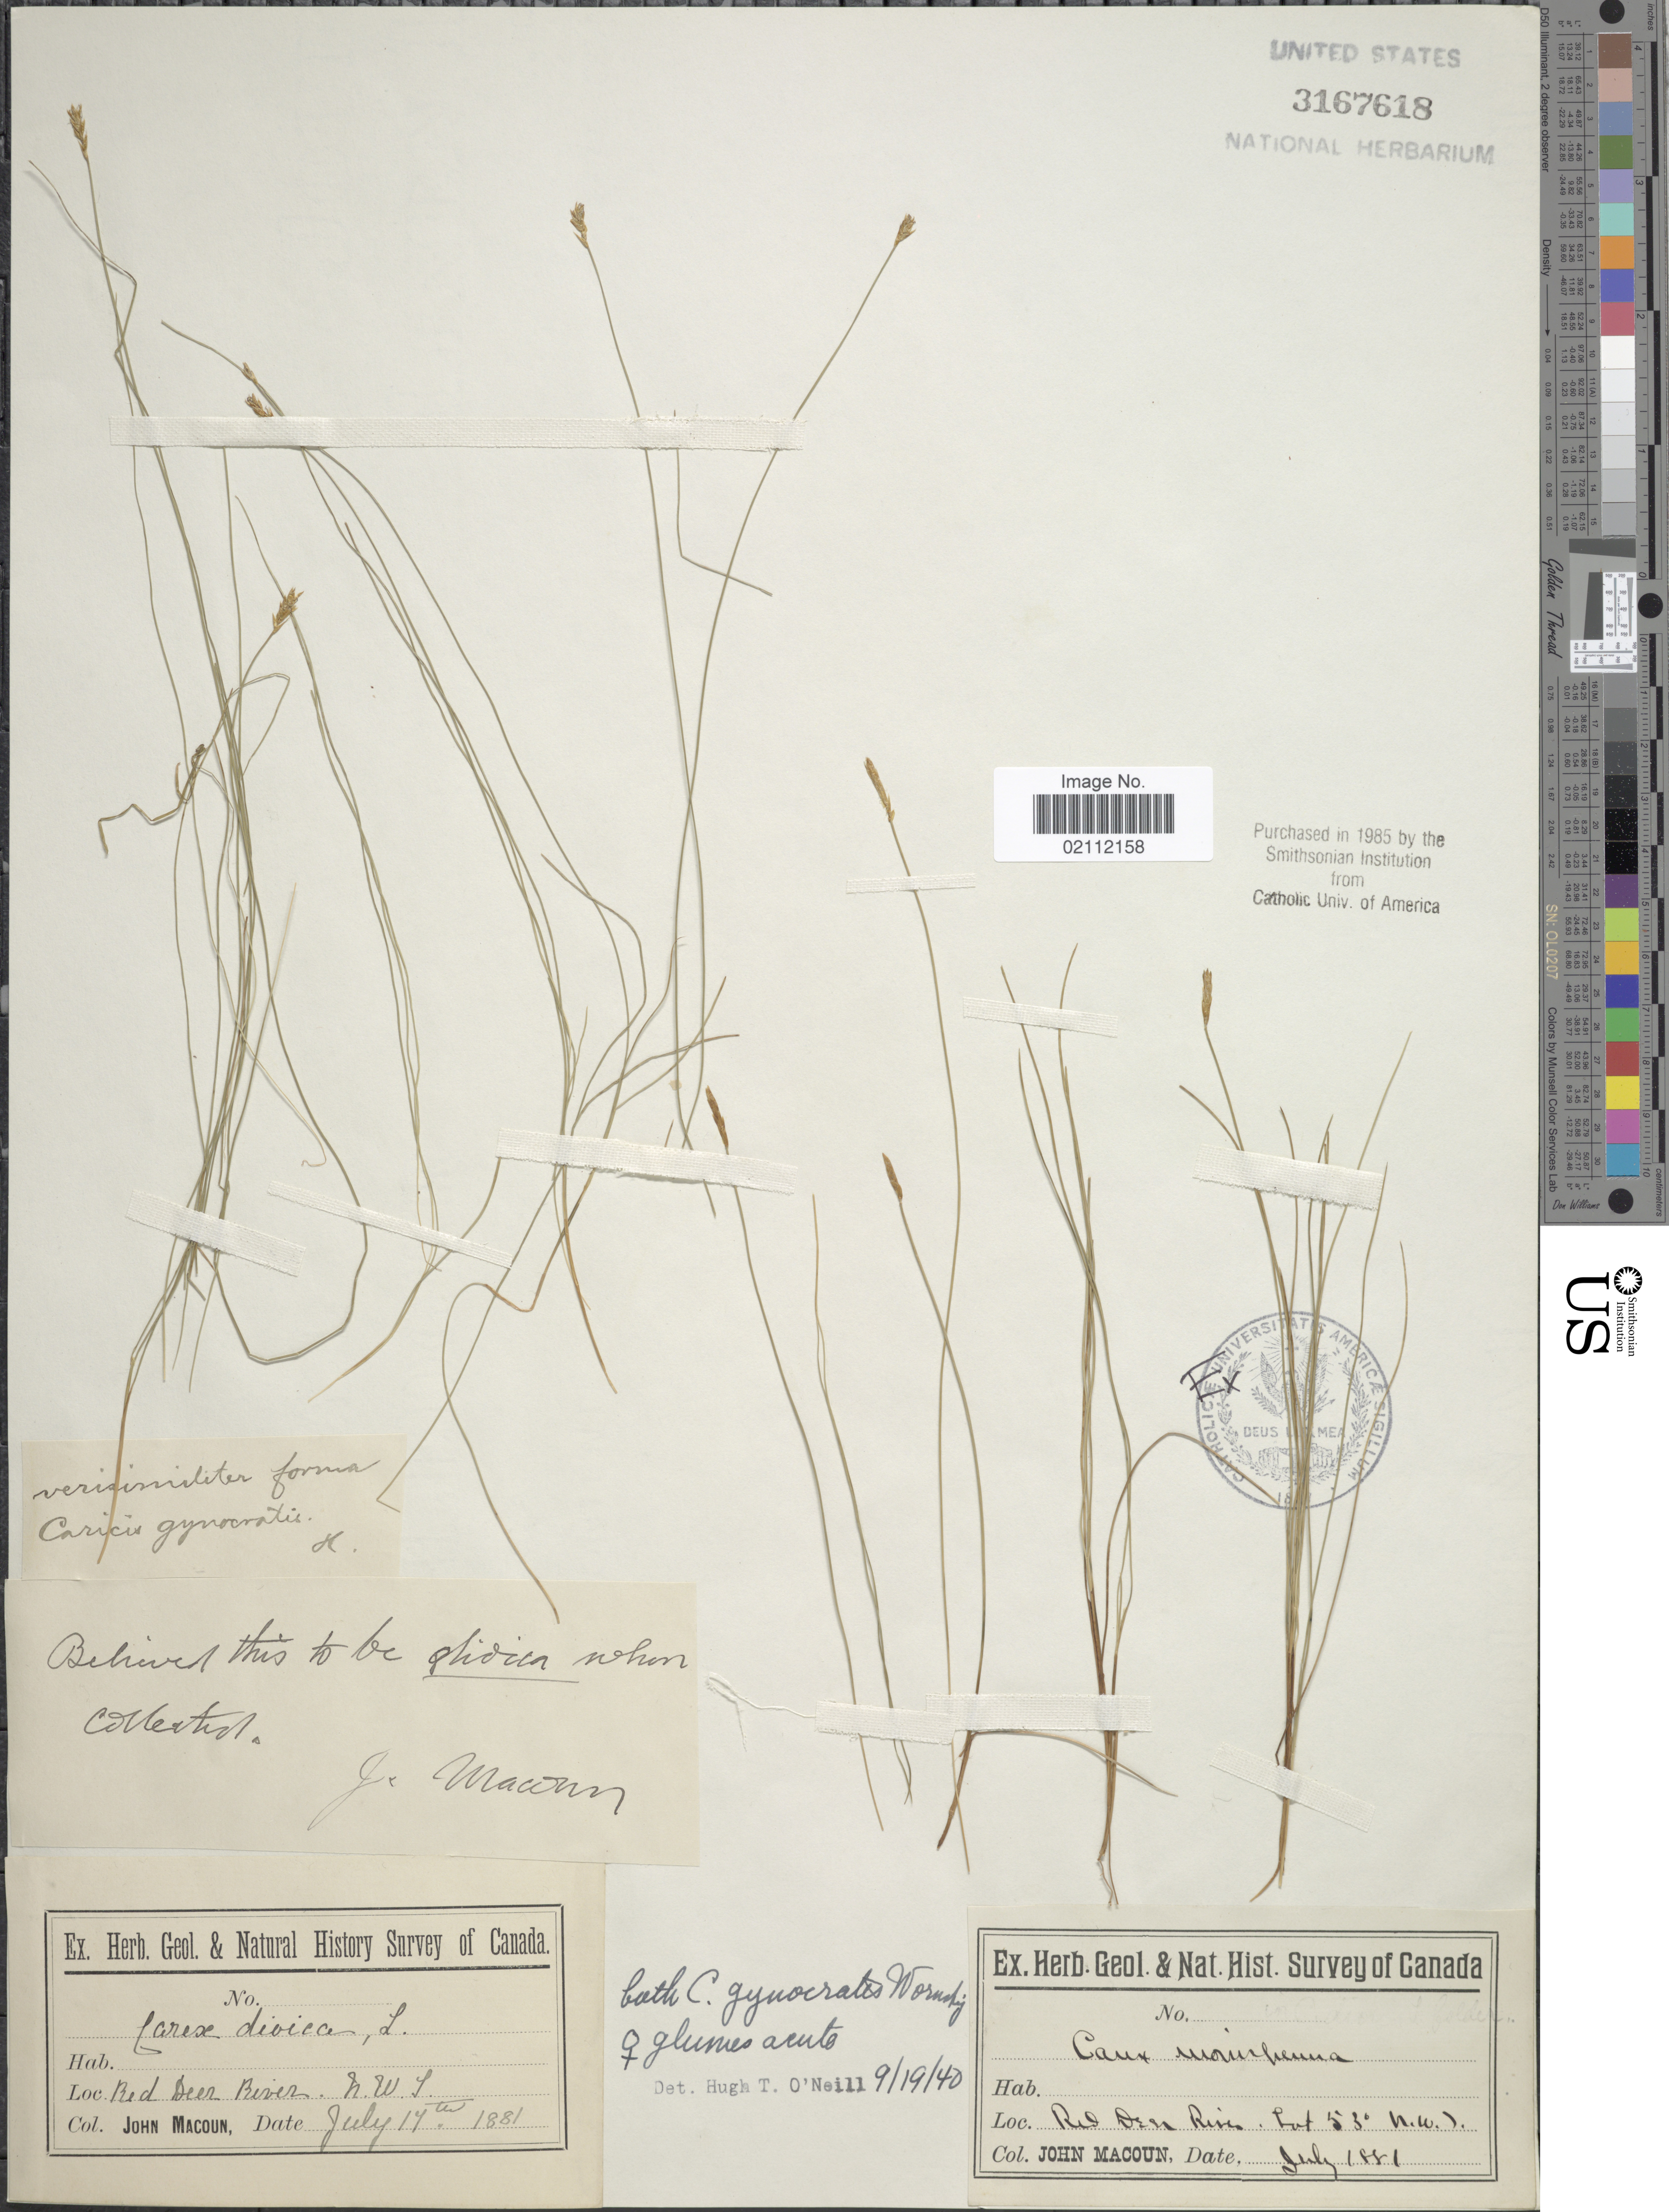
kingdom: Plantae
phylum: Tracheophyta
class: Liliopsida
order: Poales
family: Cyperaceae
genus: Carex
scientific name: Carex nardina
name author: (Hornem.) Fr.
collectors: J. Macoun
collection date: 1881-07-17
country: Canada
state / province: Northwest Territories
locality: Red Deer River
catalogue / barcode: US 3167618